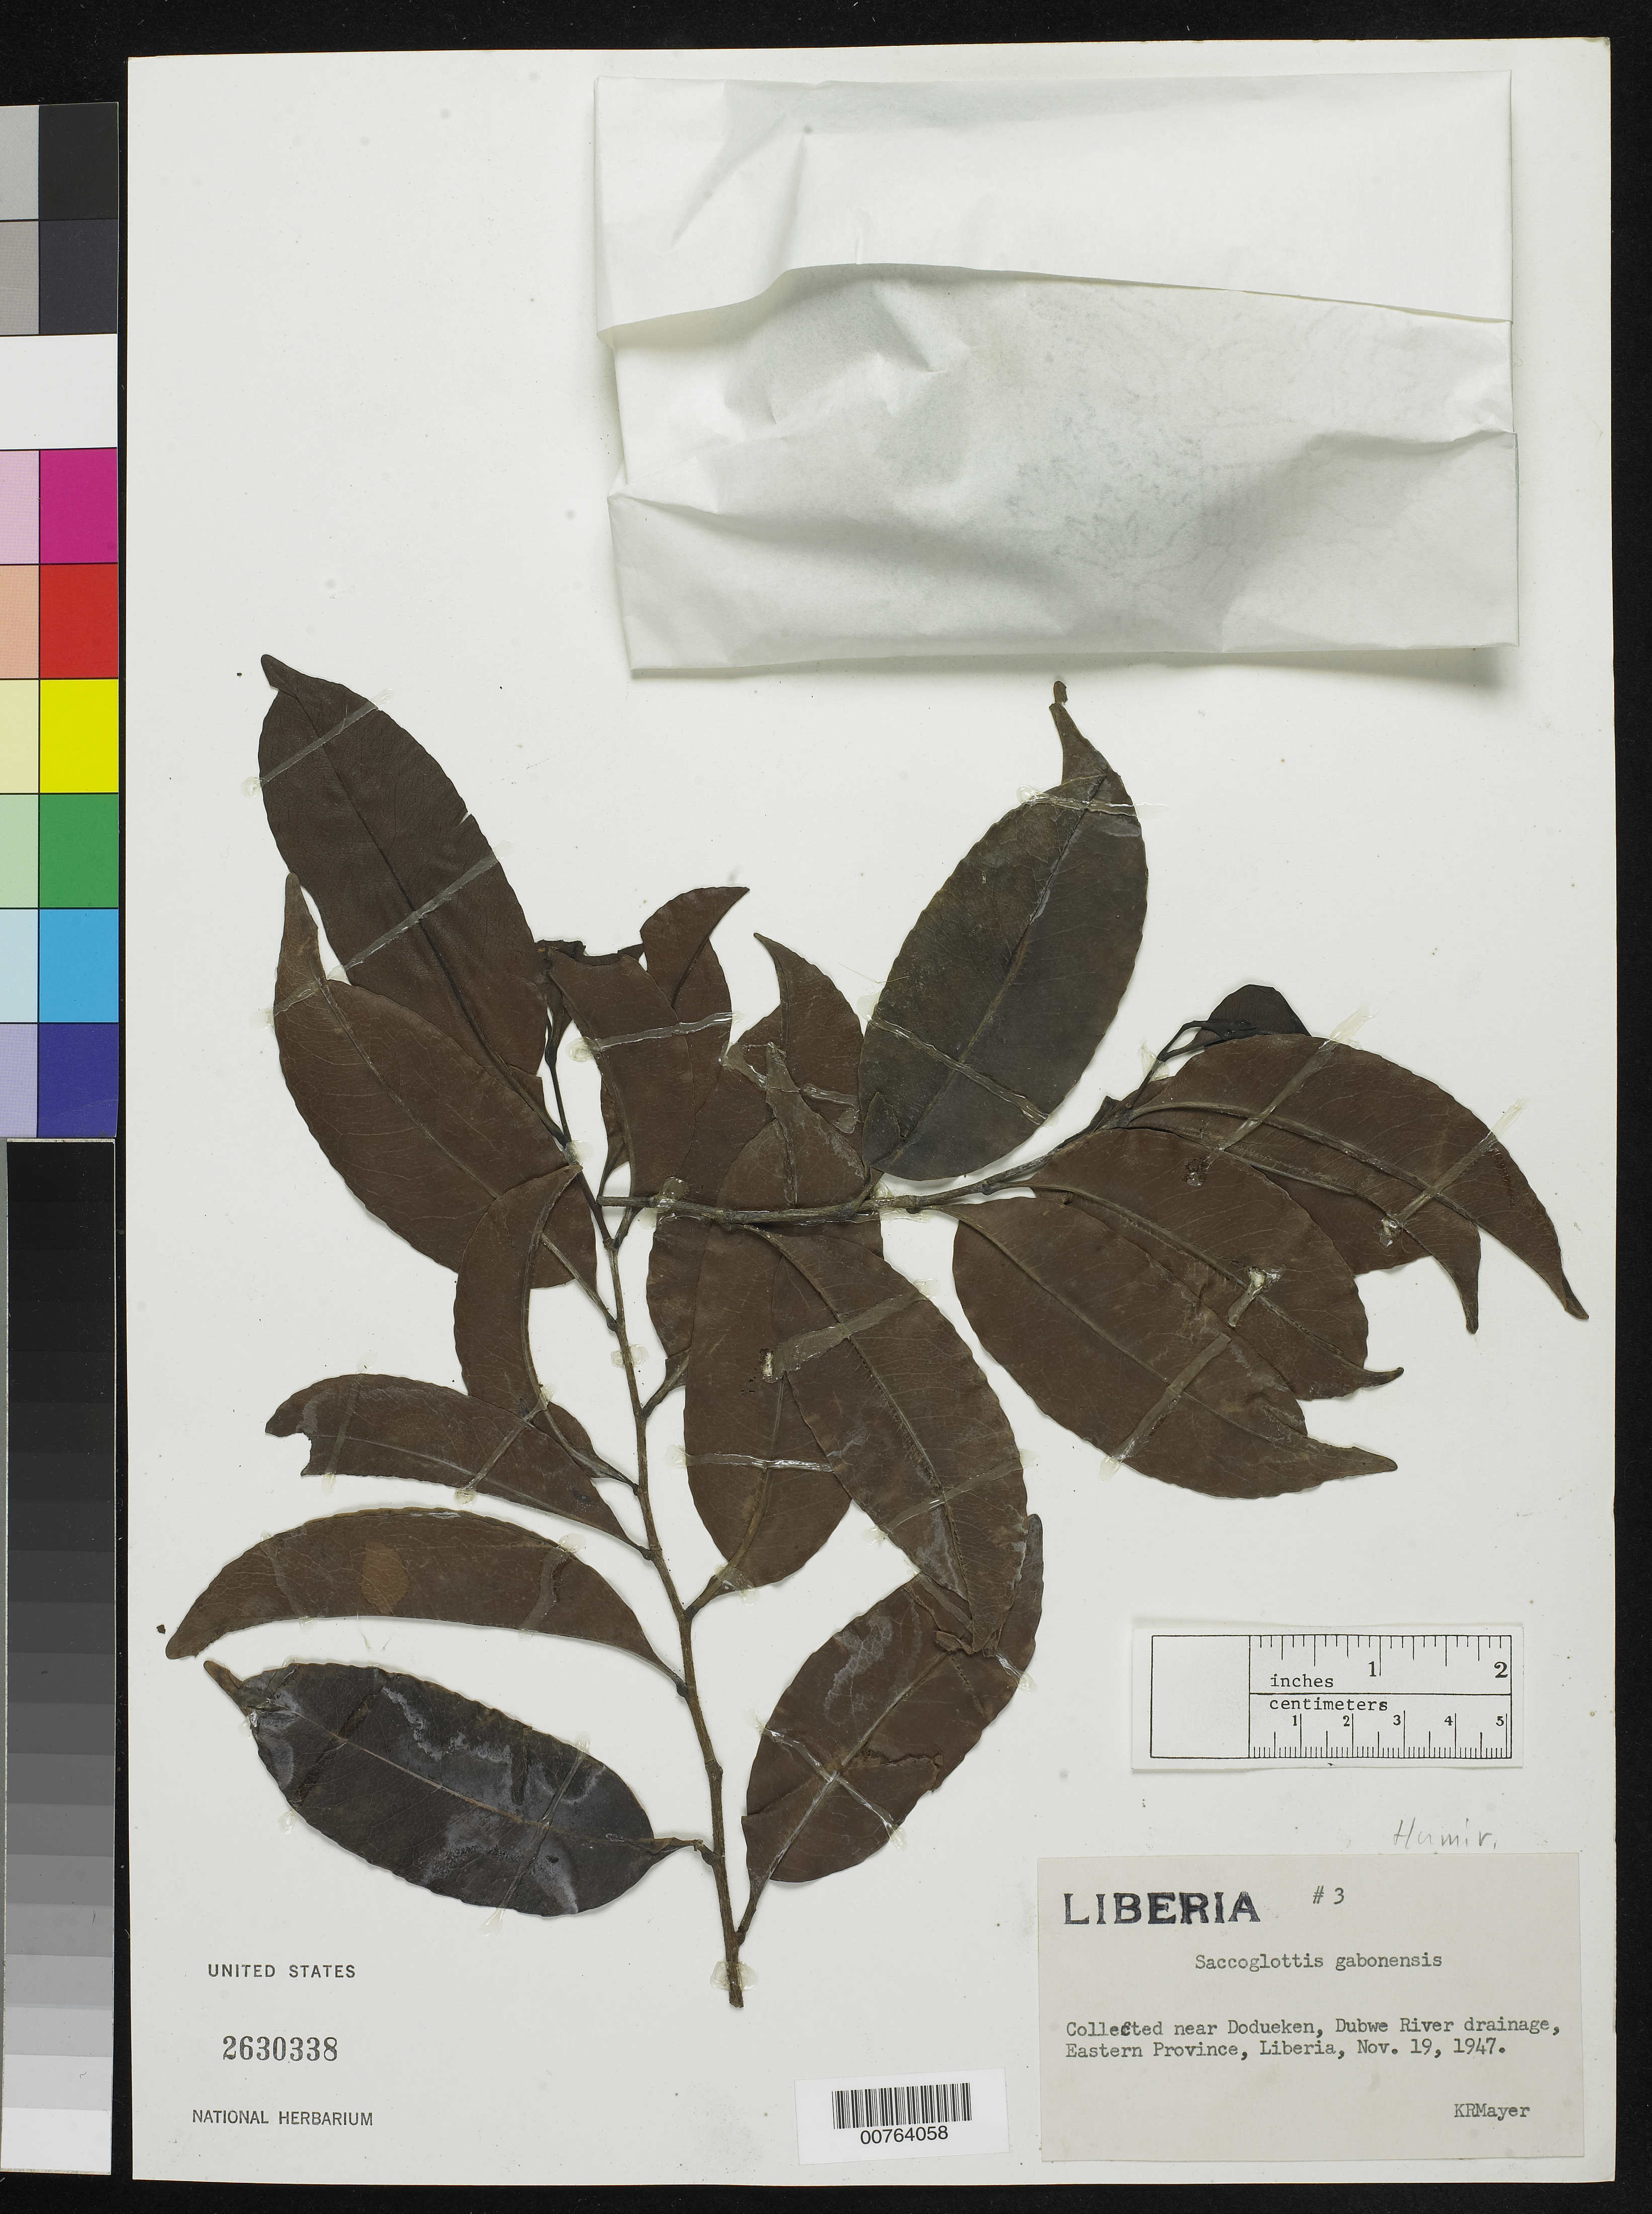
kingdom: Plantae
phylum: Tracheophyta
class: Magnoliopsida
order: Malpighiales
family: Humiriaceae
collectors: K. R. Mayer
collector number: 3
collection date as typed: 19 Nov 1947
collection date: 1947-11-19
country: Liberia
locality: Eastern Province: Dubwe River drainage, near Dodueken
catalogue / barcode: US 2630338